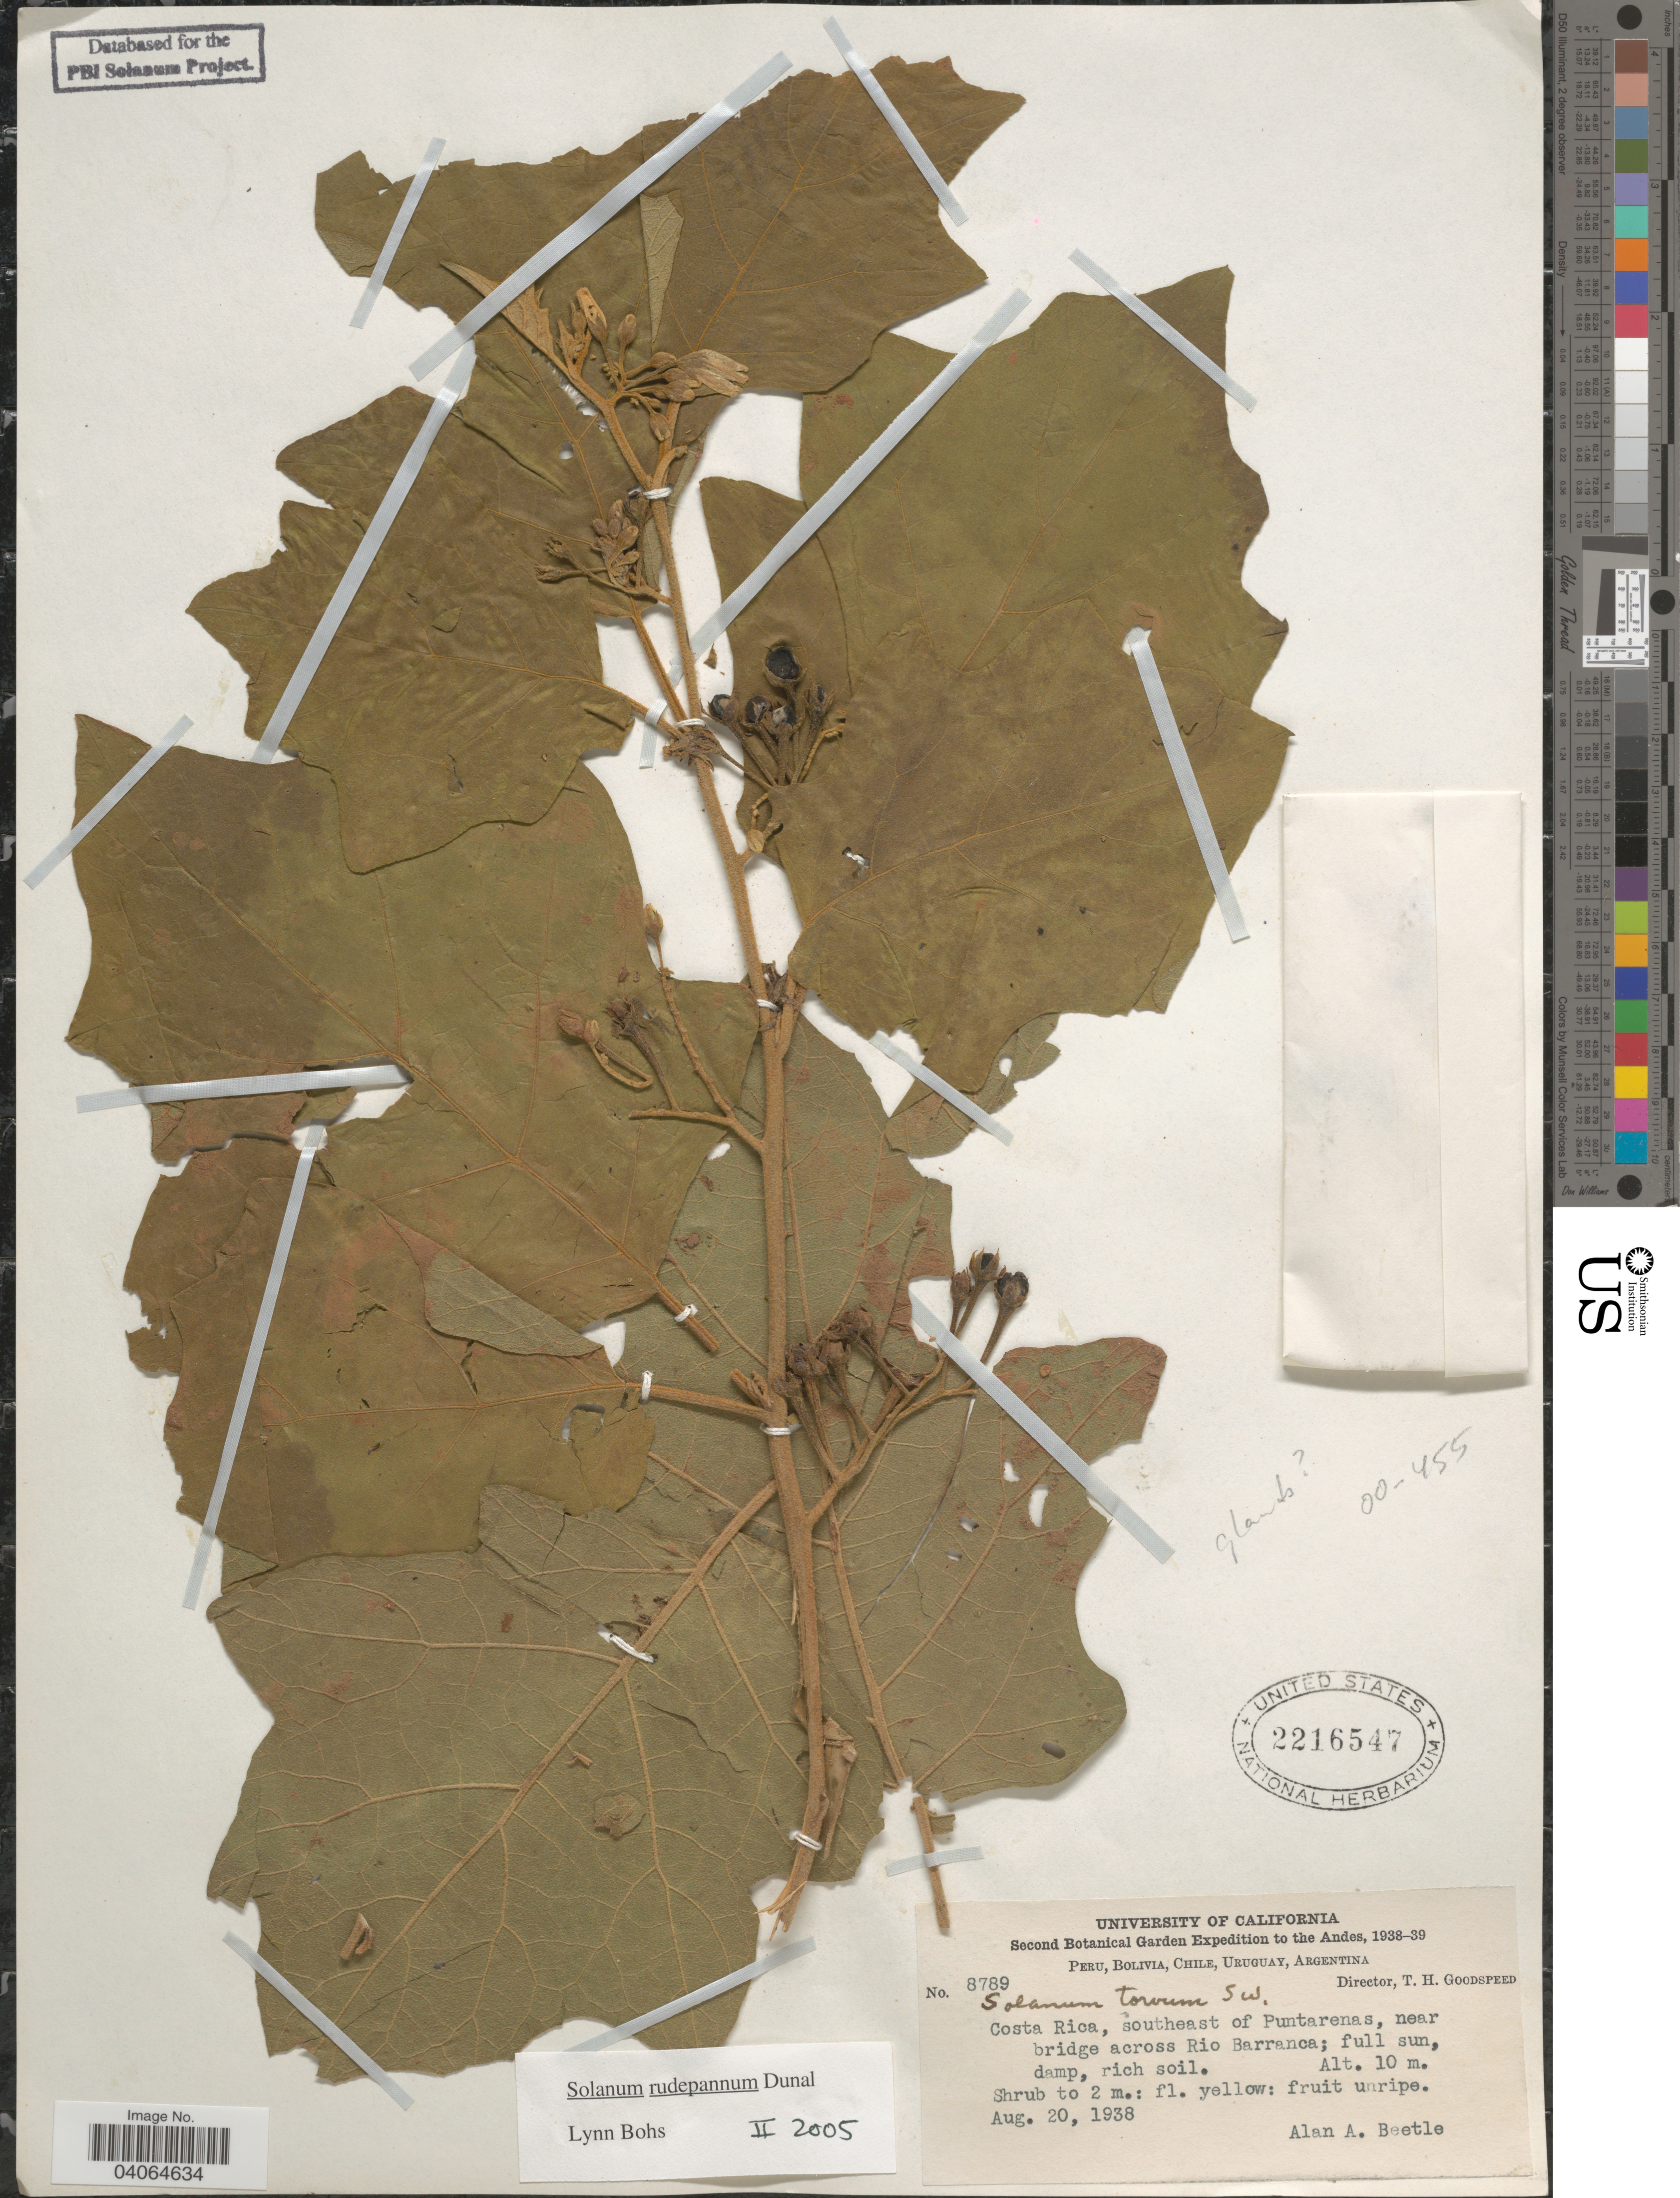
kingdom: Plantae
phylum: Tracheophyta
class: Magnoliopsida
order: Solanales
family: Solanaceae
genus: Solanum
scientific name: Solanum rudepannum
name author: Dunal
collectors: A. A. Beetle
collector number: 8789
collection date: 1938-08-20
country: Costa Rica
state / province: Puntarenas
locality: The Andes. Southeast of Puntarenas, near bridge across Rio Barranca.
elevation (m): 10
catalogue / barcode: US 2216547